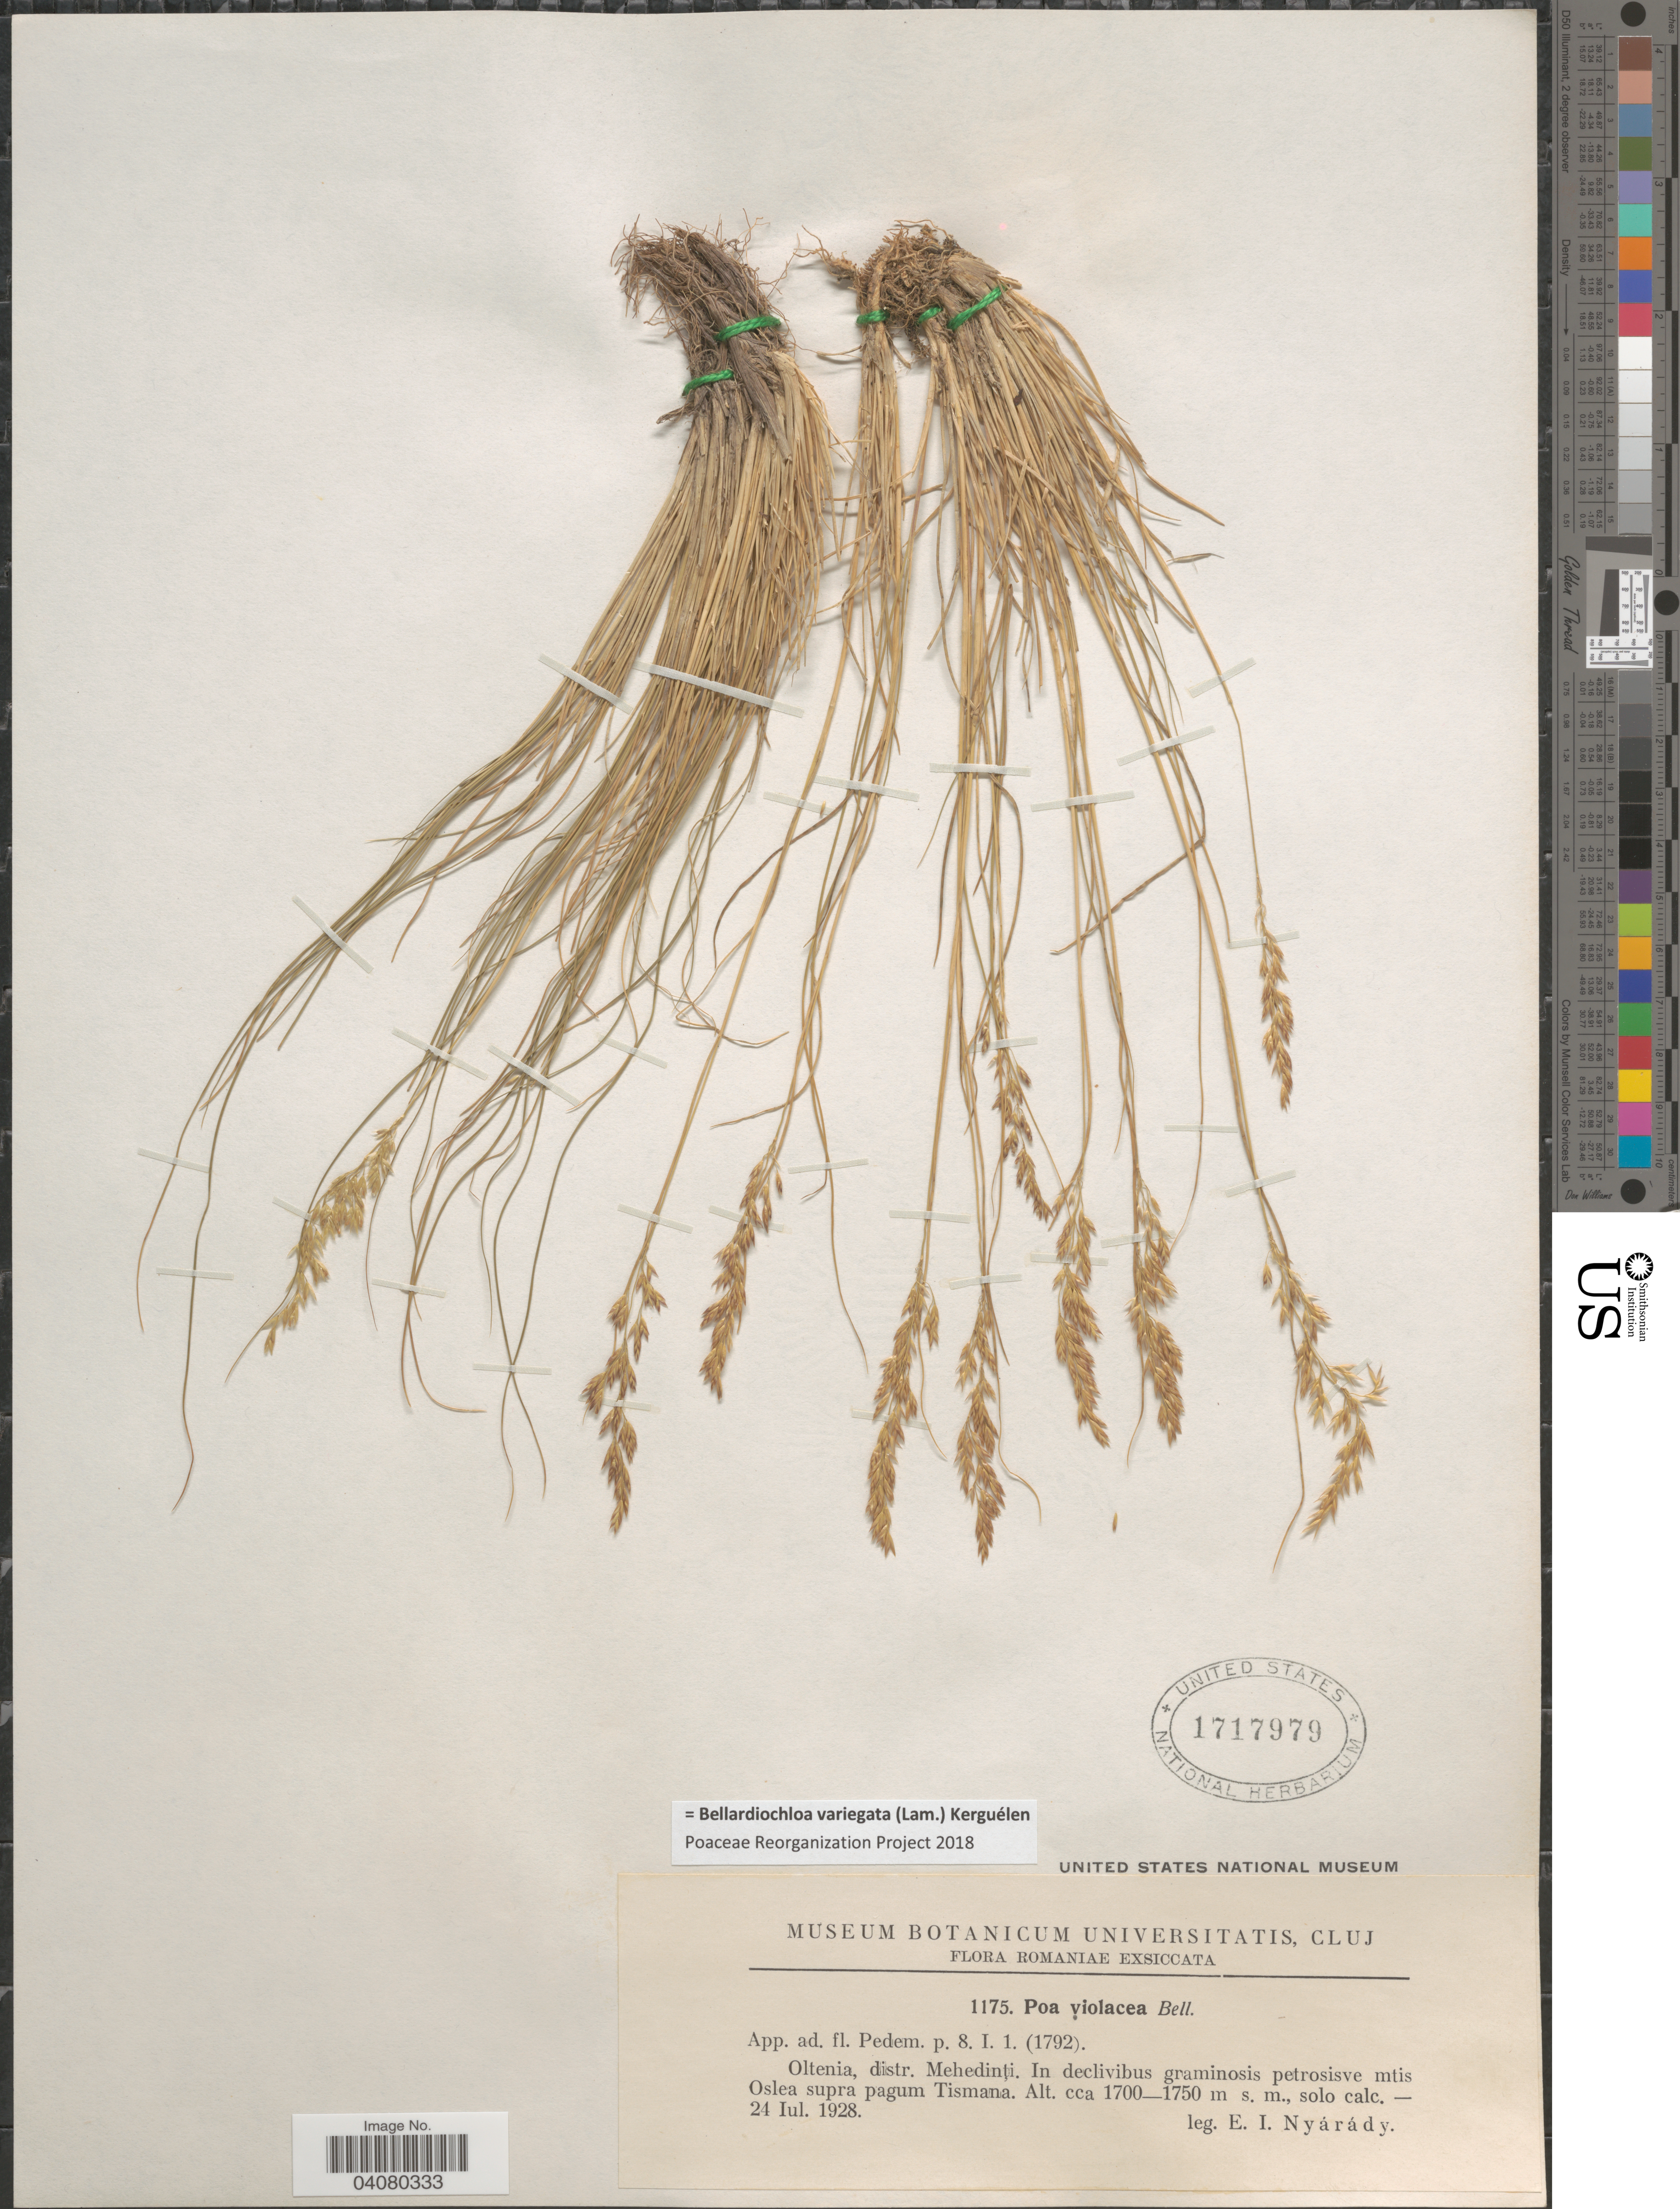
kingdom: Plantae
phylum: Tracheophyta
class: Liliopsida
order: Poales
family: Poaceae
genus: Bellardiochloa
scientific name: Bellardiochloa variegata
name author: (Lam.) Kerguélen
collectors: E. Nyarady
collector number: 1175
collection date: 1928-07-24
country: Romania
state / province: Olt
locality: Oltenia, distr. Mehendinţi. In declivibus graminosis petrosisve mtis Olsea supra pagum Tismana.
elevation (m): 1700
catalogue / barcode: US 1717979